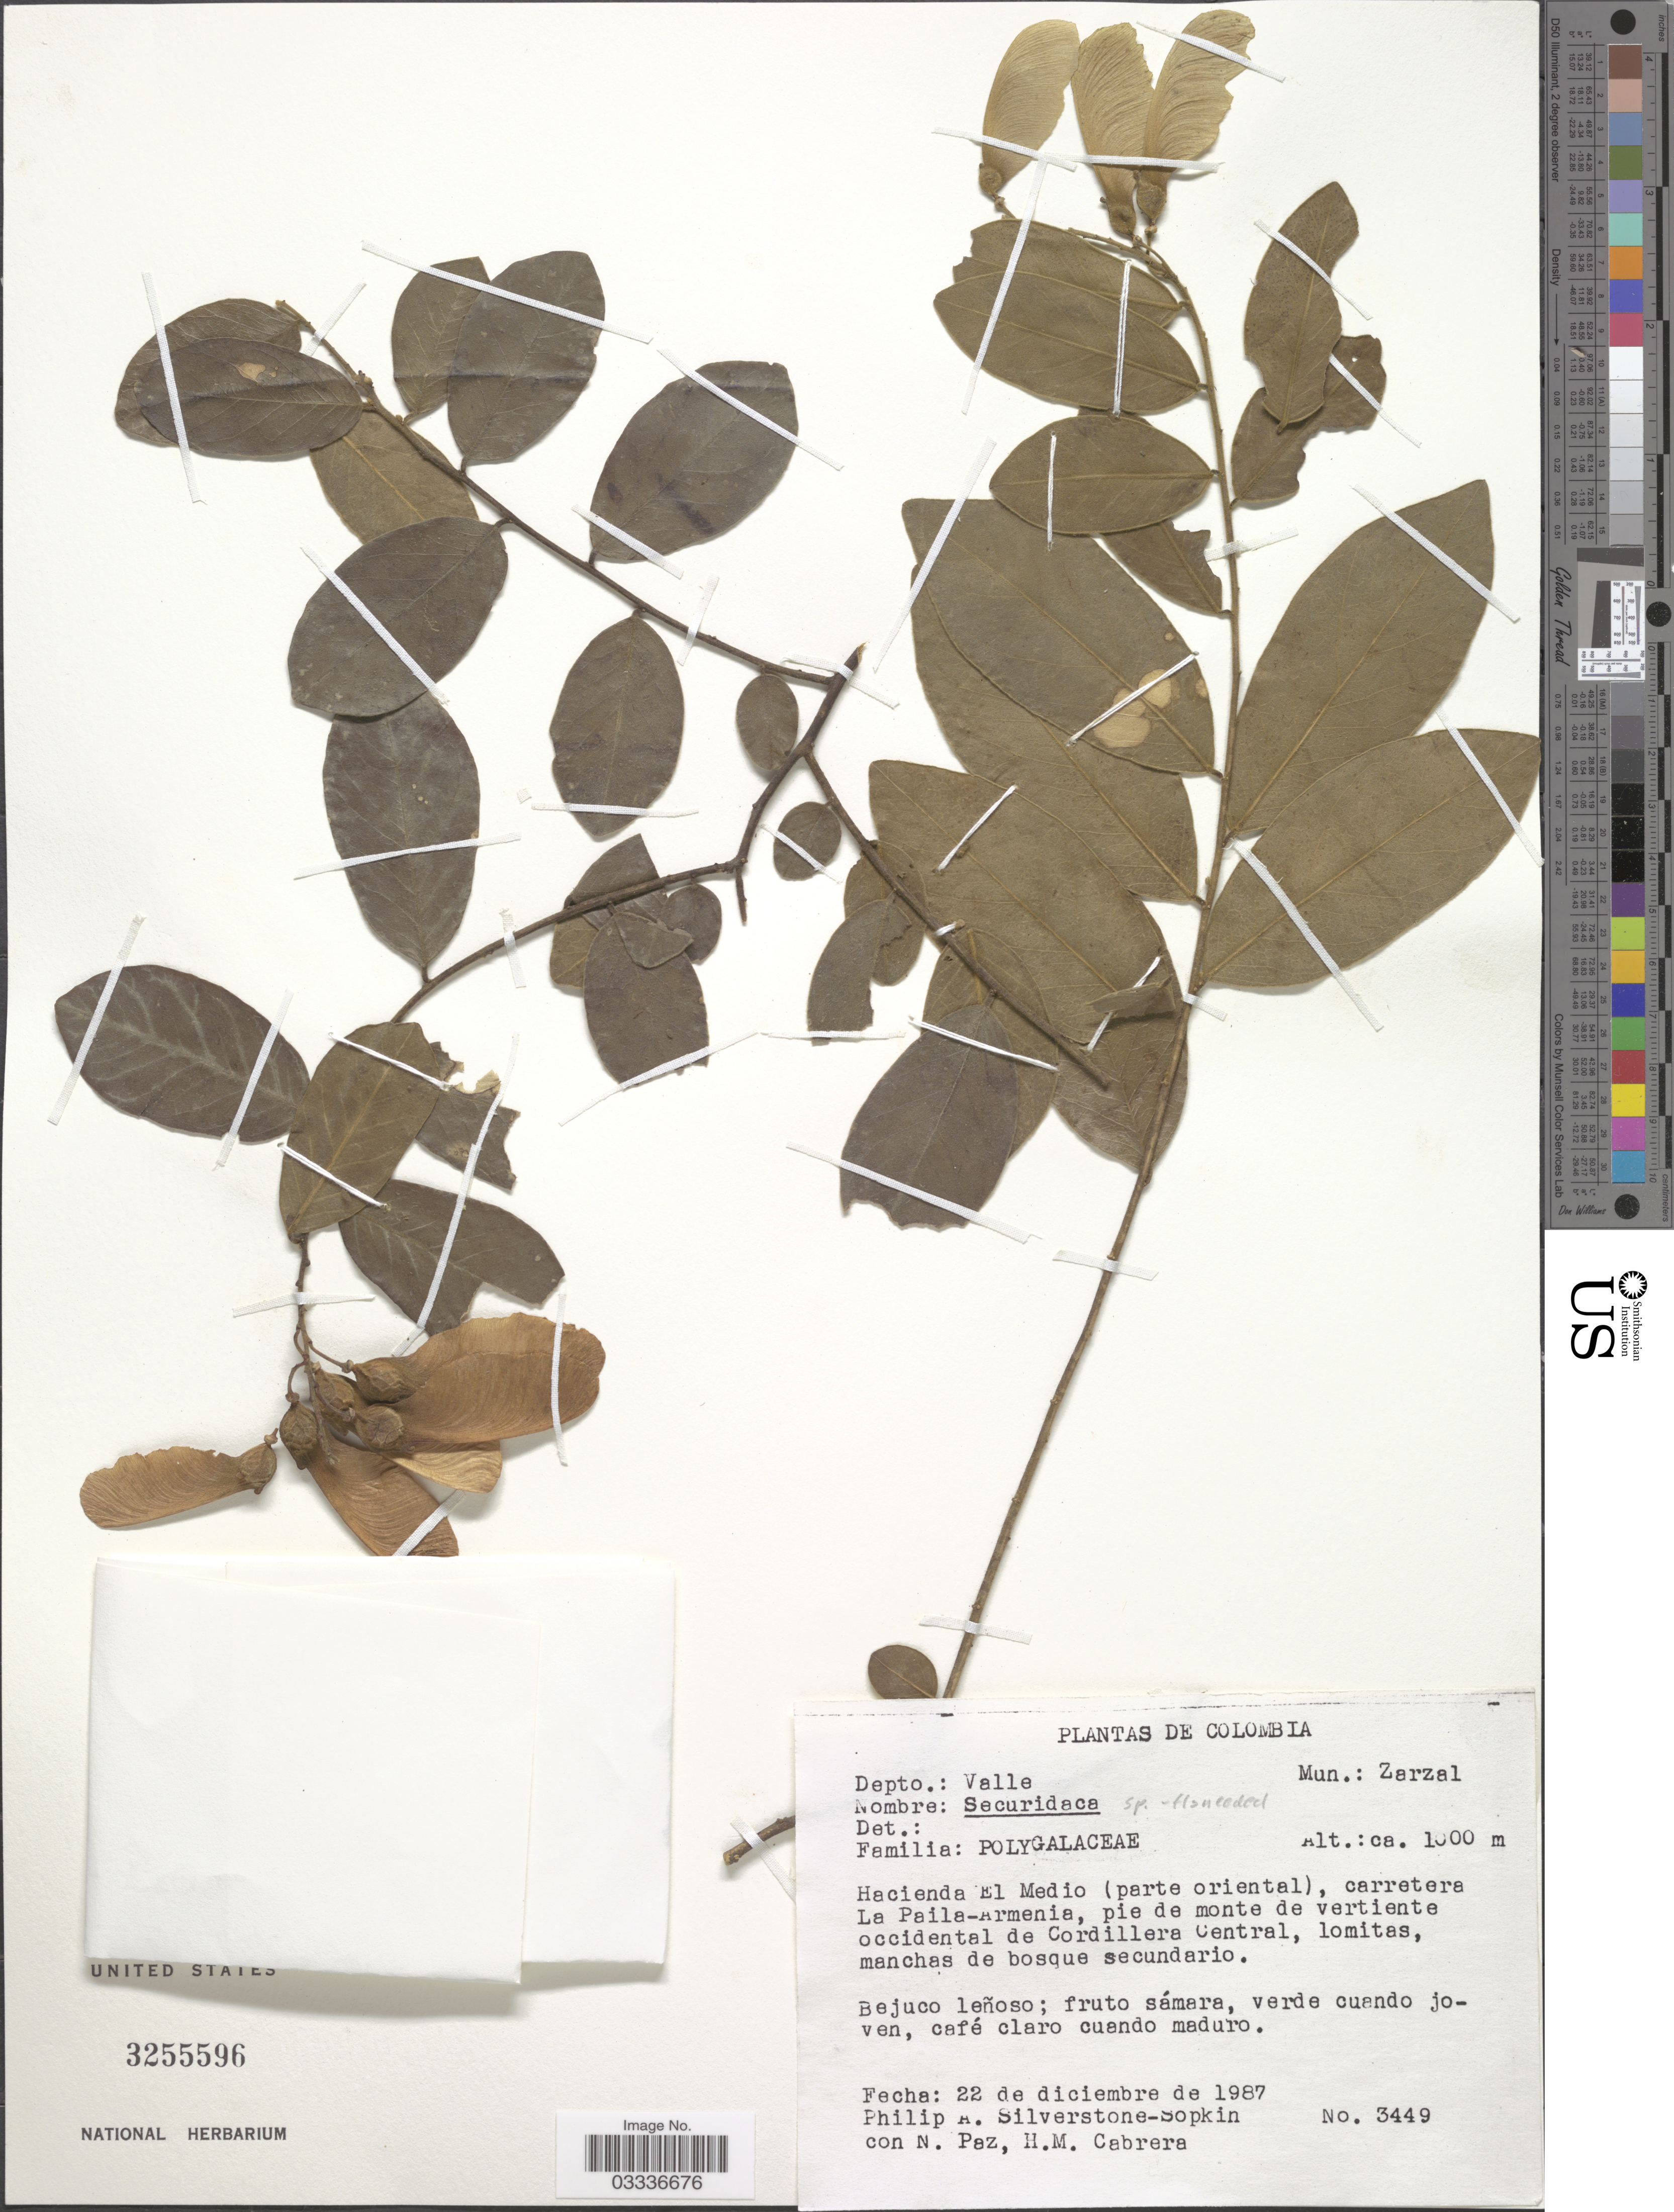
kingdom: Plantae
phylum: Tracheophyta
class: Magnoliopsida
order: Fabales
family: Polygalaceae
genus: Securidaca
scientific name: Securidaca sp.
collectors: P. A. Silverstone-Sopkin, N. Paz & H. Cabrera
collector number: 3449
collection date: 1987-12-22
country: Colombia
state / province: Valle del Cauca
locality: Depto.: Valle. Mun.: Zarzal. Hacienda El Medio (parte oriental), carretera La Paila-Armenia, pie de monte de vertiente occidental de Cordillera Central.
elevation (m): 1000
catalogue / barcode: US 3255596